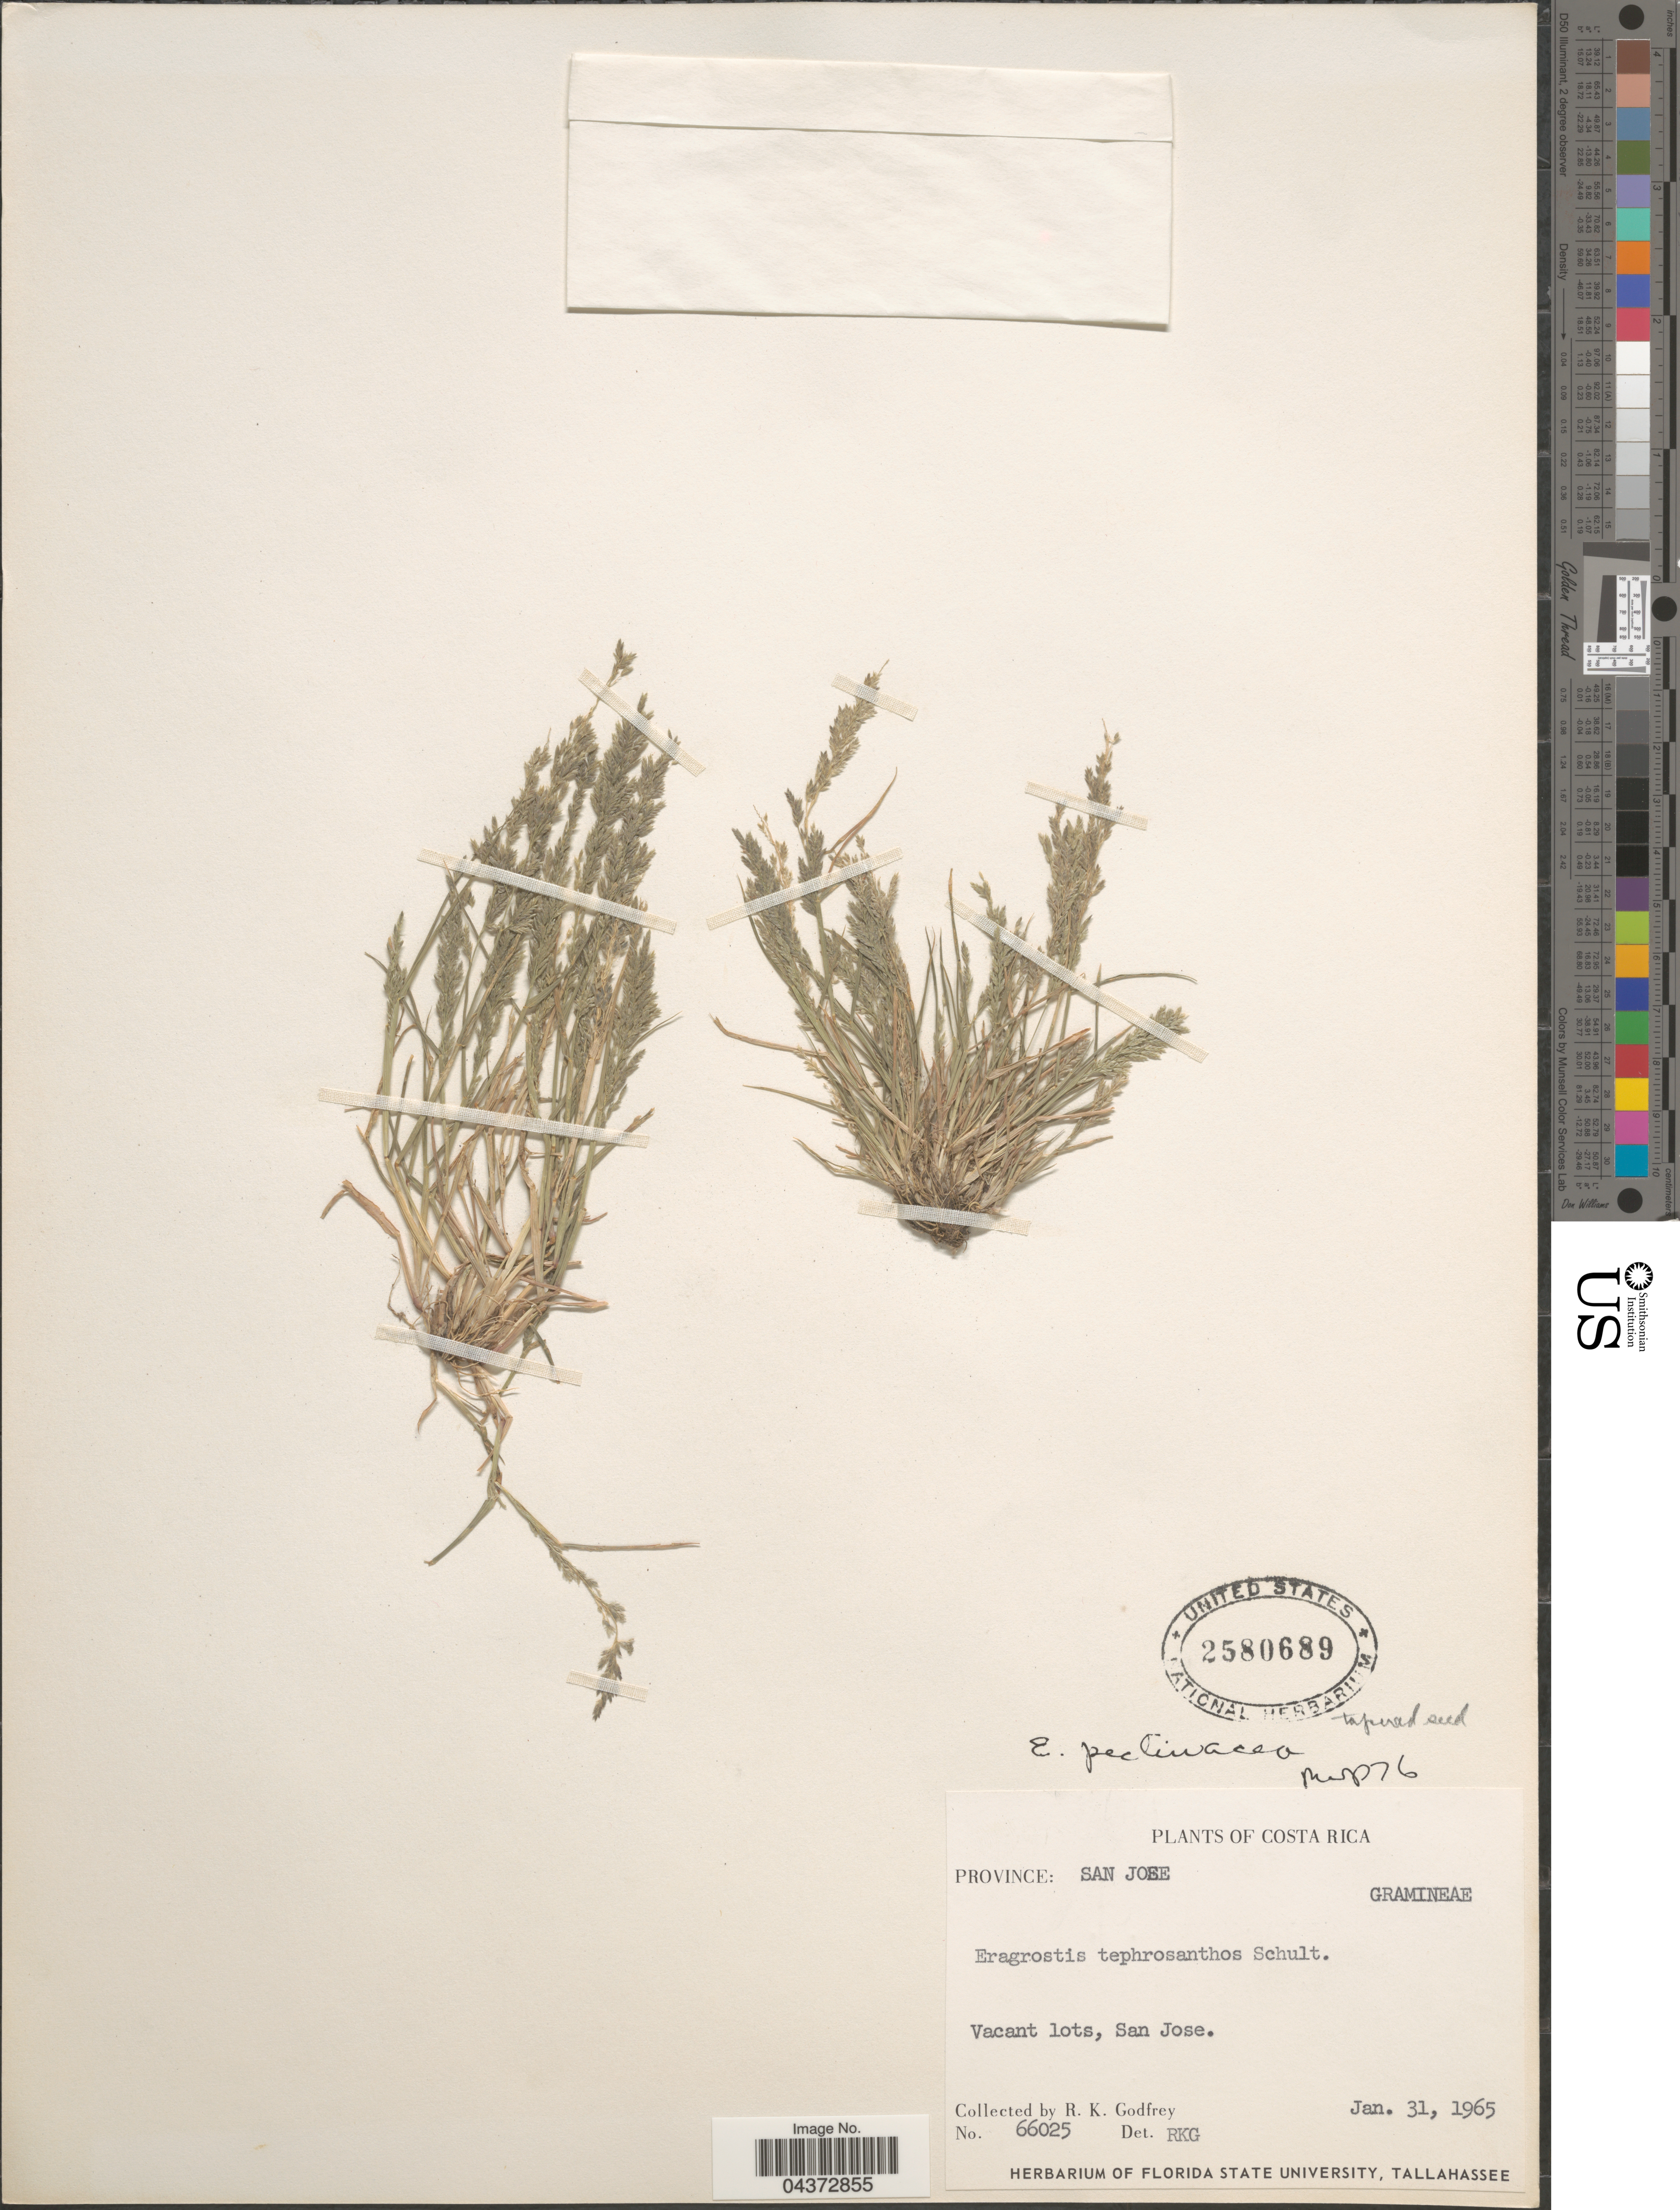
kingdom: Plantae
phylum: Tracheophyta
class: Liliopsida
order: Poales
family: Poaceae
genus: Eragrostis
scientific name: Eragrostis pectinacea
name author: (Michx.) Nees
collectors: R. K. Godfrey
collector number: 66025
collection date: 1965-01-31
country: Costa Rica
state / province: San José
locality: Vacant lots, San Jose.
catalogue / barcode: US 2580689